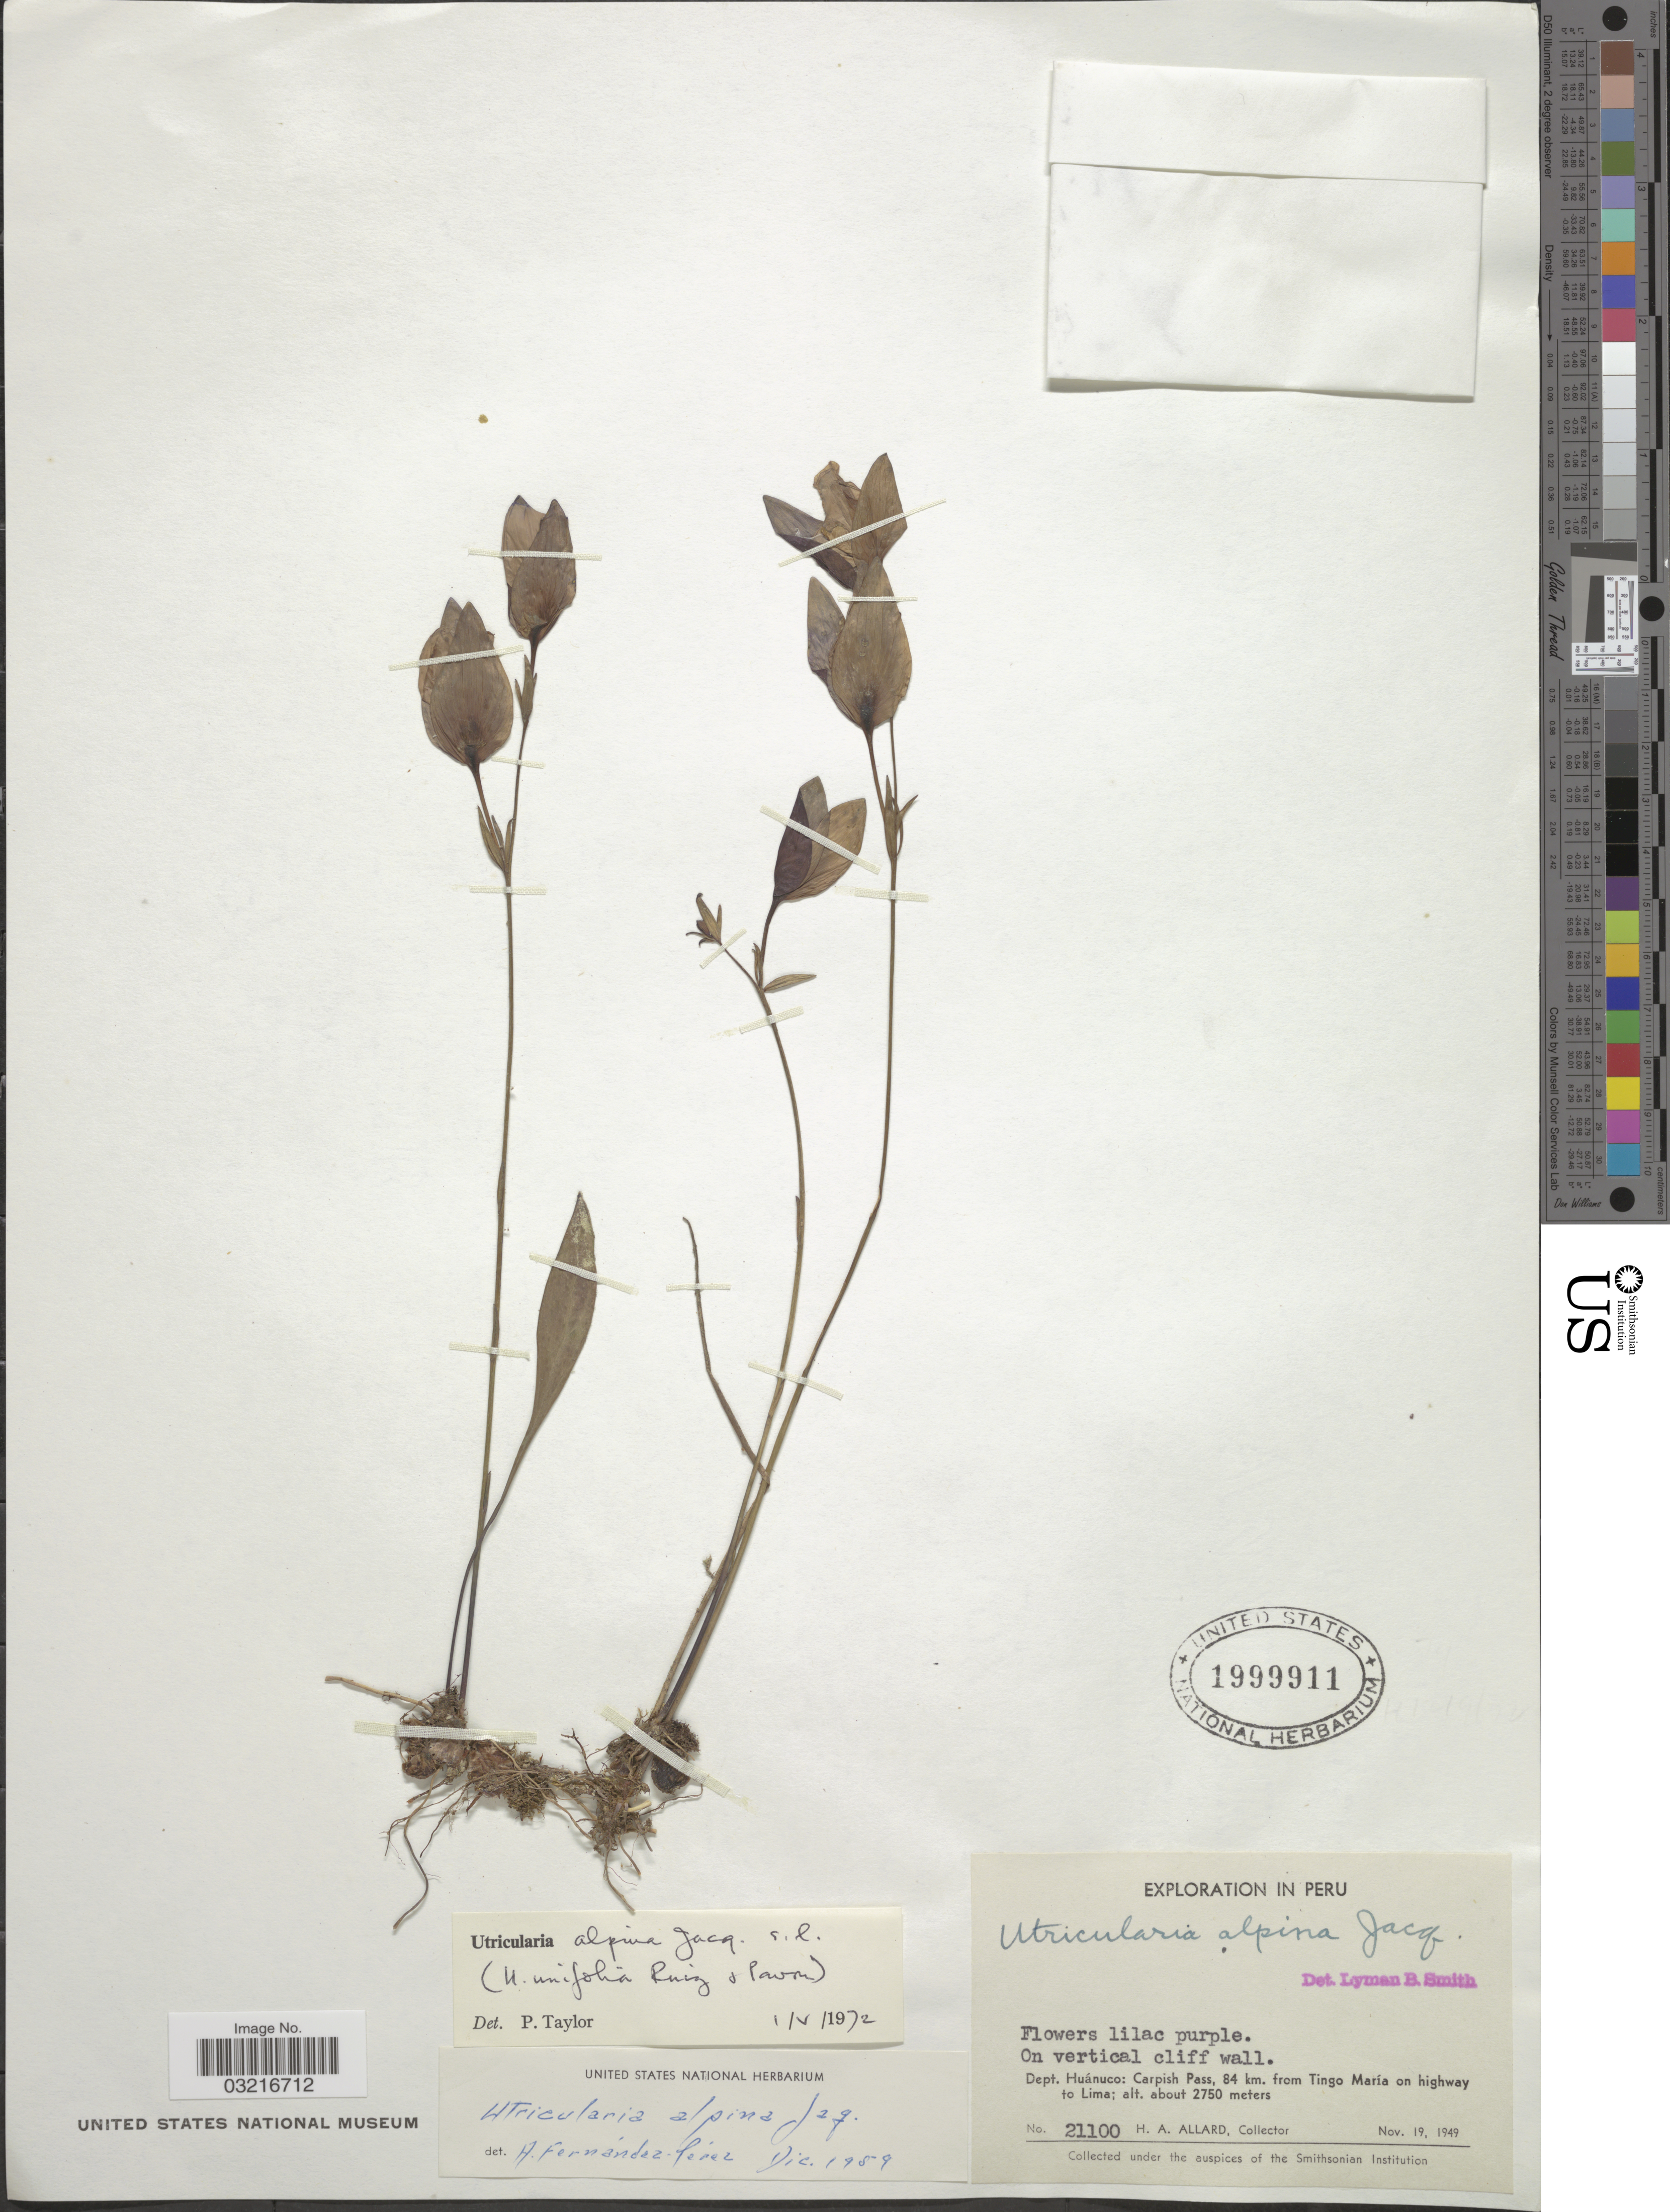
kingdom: Plantae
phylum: Tracheophyta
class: Magnoliopsida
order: Lamiales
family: Lentibulariaceae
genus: Utricularia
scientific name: Utricularia unifolia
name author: Ruiz & Pav.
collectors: H. A. Allard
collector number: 21100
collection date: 1949-11-19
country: Peru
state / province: Huánuco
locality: Dept. Huánuco: Carpish Pass, 84 km. from Tingo María on highway to Lima.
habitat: on vertical cliff wall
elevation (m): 2750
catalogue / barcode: US 1999911